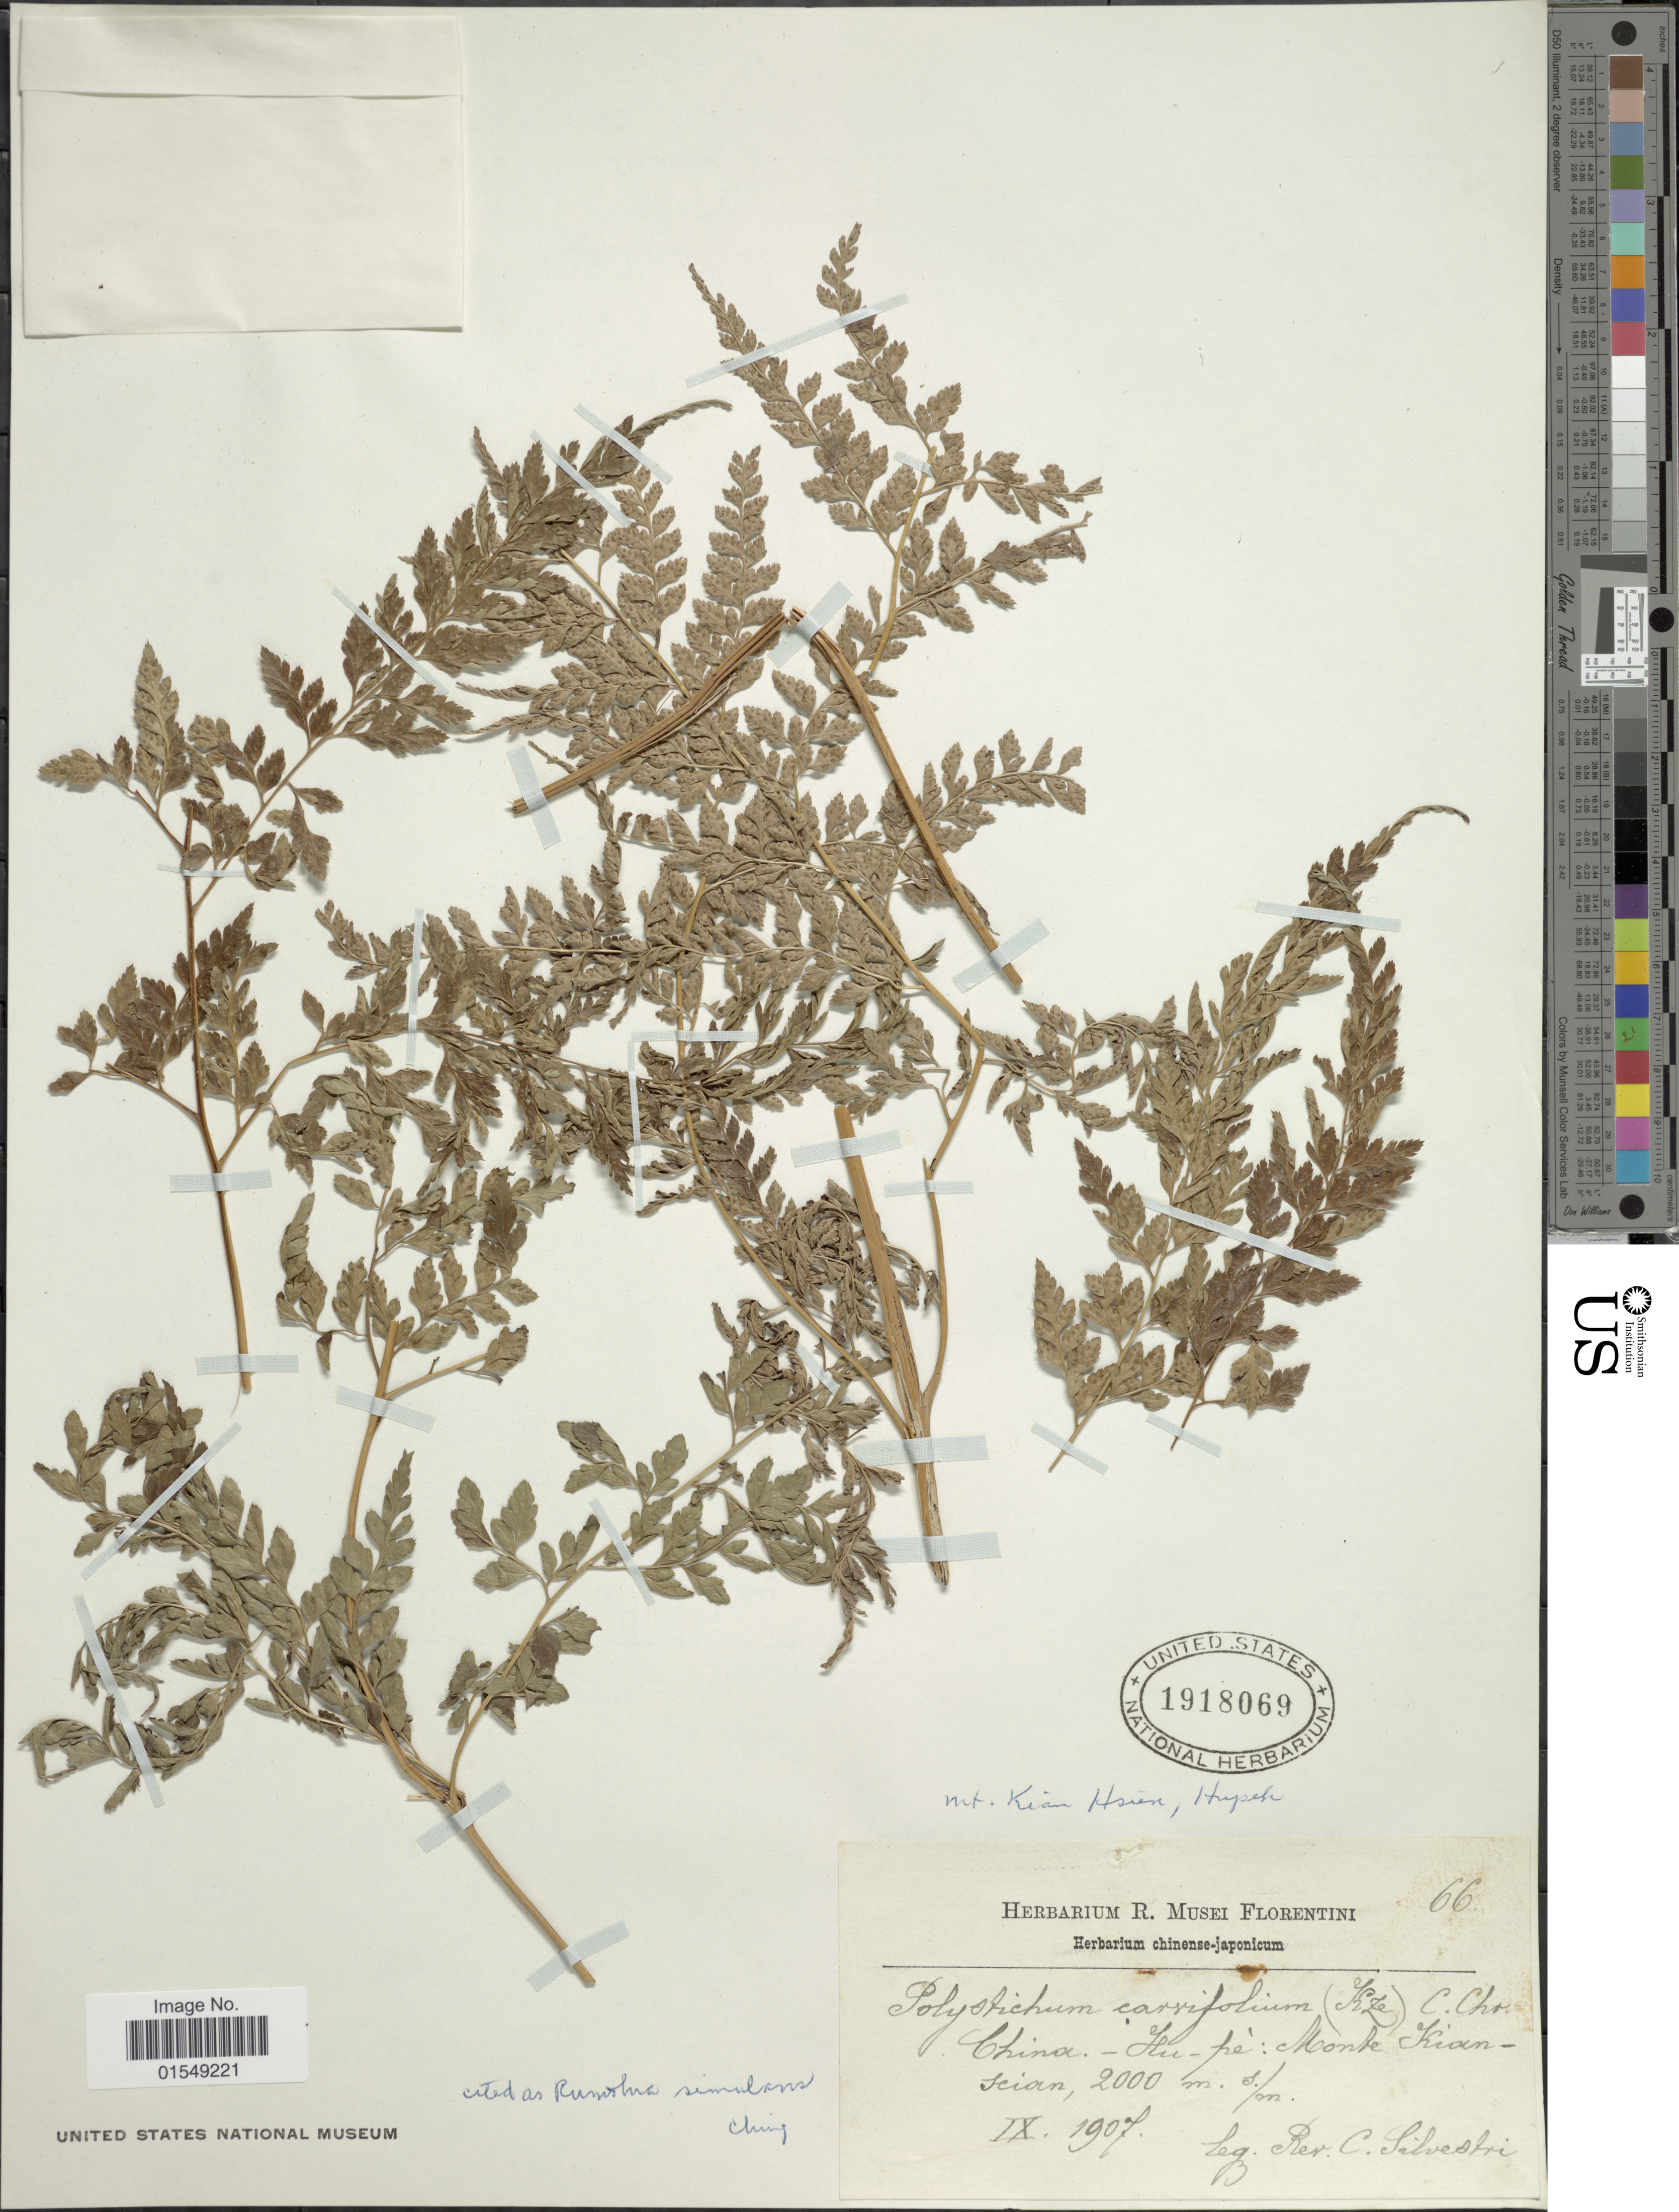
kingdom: Plantae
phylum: Tracheophyta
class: Polypodiopsida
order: Polypodiales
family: Dryopteridaceae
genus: Arachniodes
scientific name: Arachniodes simulans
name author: (Ching) Ching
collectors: P. Silvestri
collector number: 66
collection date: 1907-09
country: China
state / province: Hubei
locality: China-Hu-Pei: Monk Kian-kian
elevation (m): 2000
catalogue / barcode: US 1918069